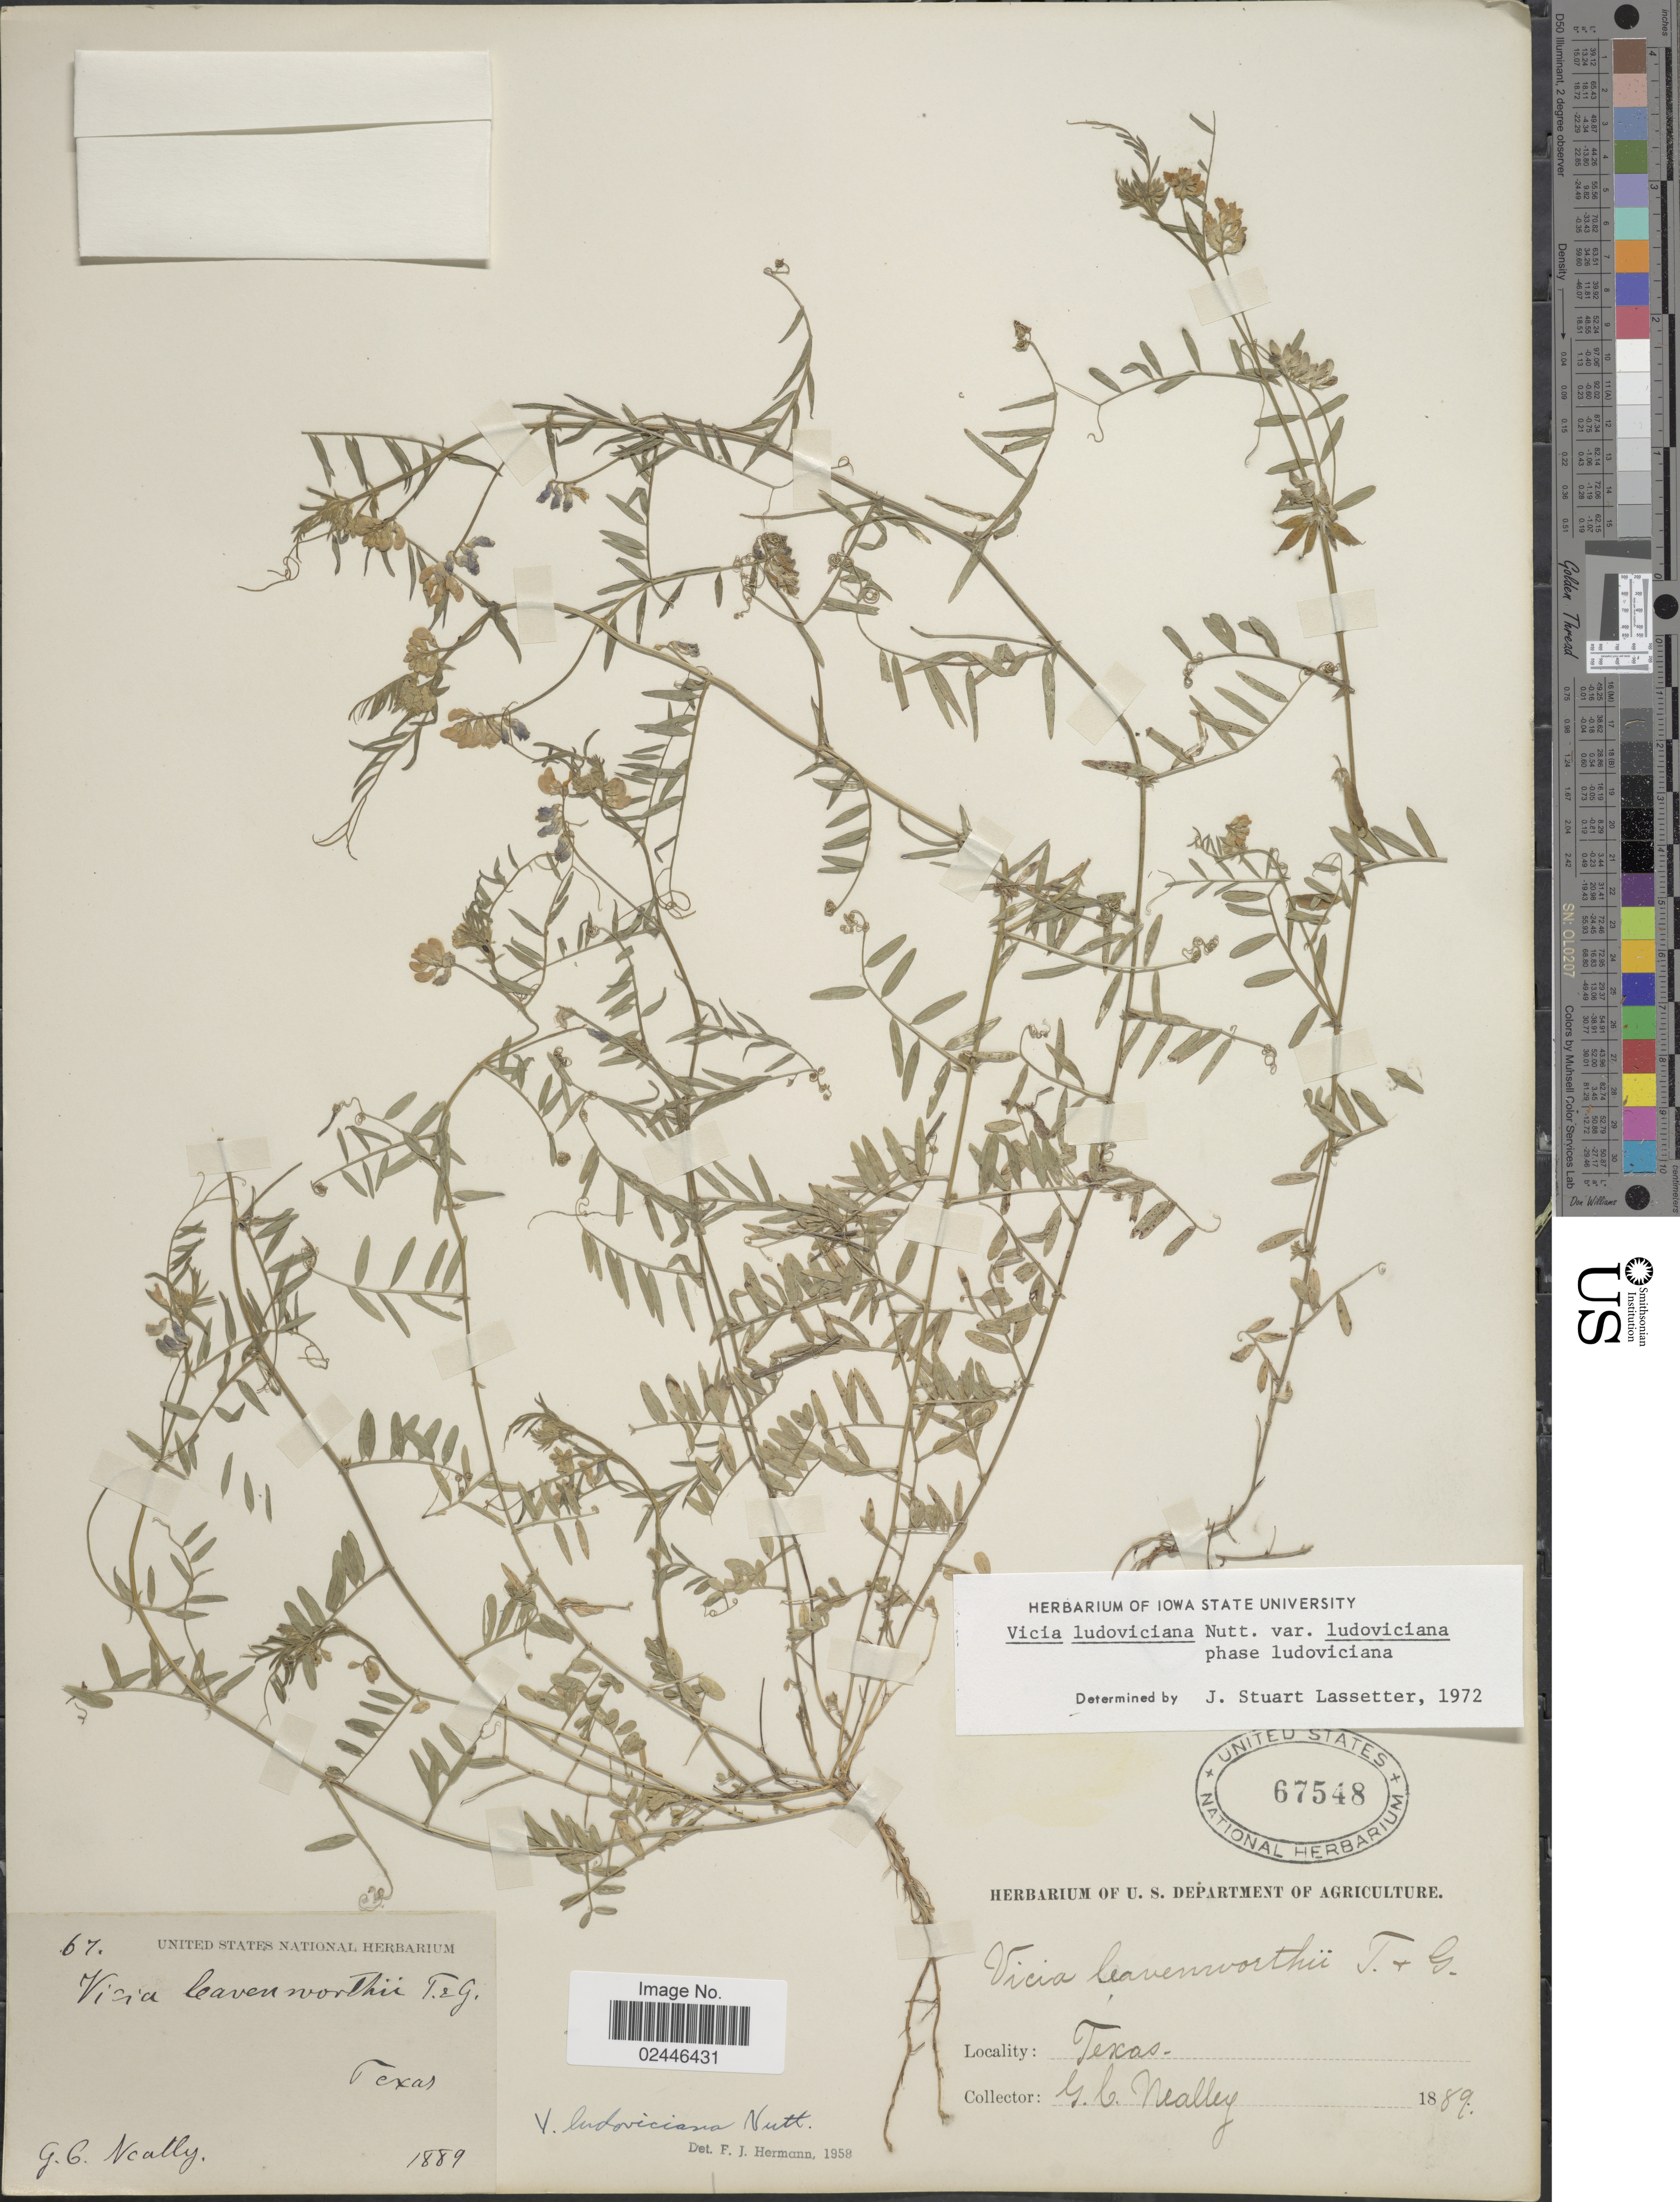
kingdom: Plantae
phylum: Tracheophyta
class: Magnoliopsida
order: Fabales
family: Fabaceae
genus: Vicia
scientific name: Vicia ludoviciana var. ludoviciana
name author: Nutt. ex Torr. & A. Gray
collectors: G. C. Nealley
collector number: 67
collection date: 1889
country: United States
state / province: Texas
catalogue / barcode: US 67548